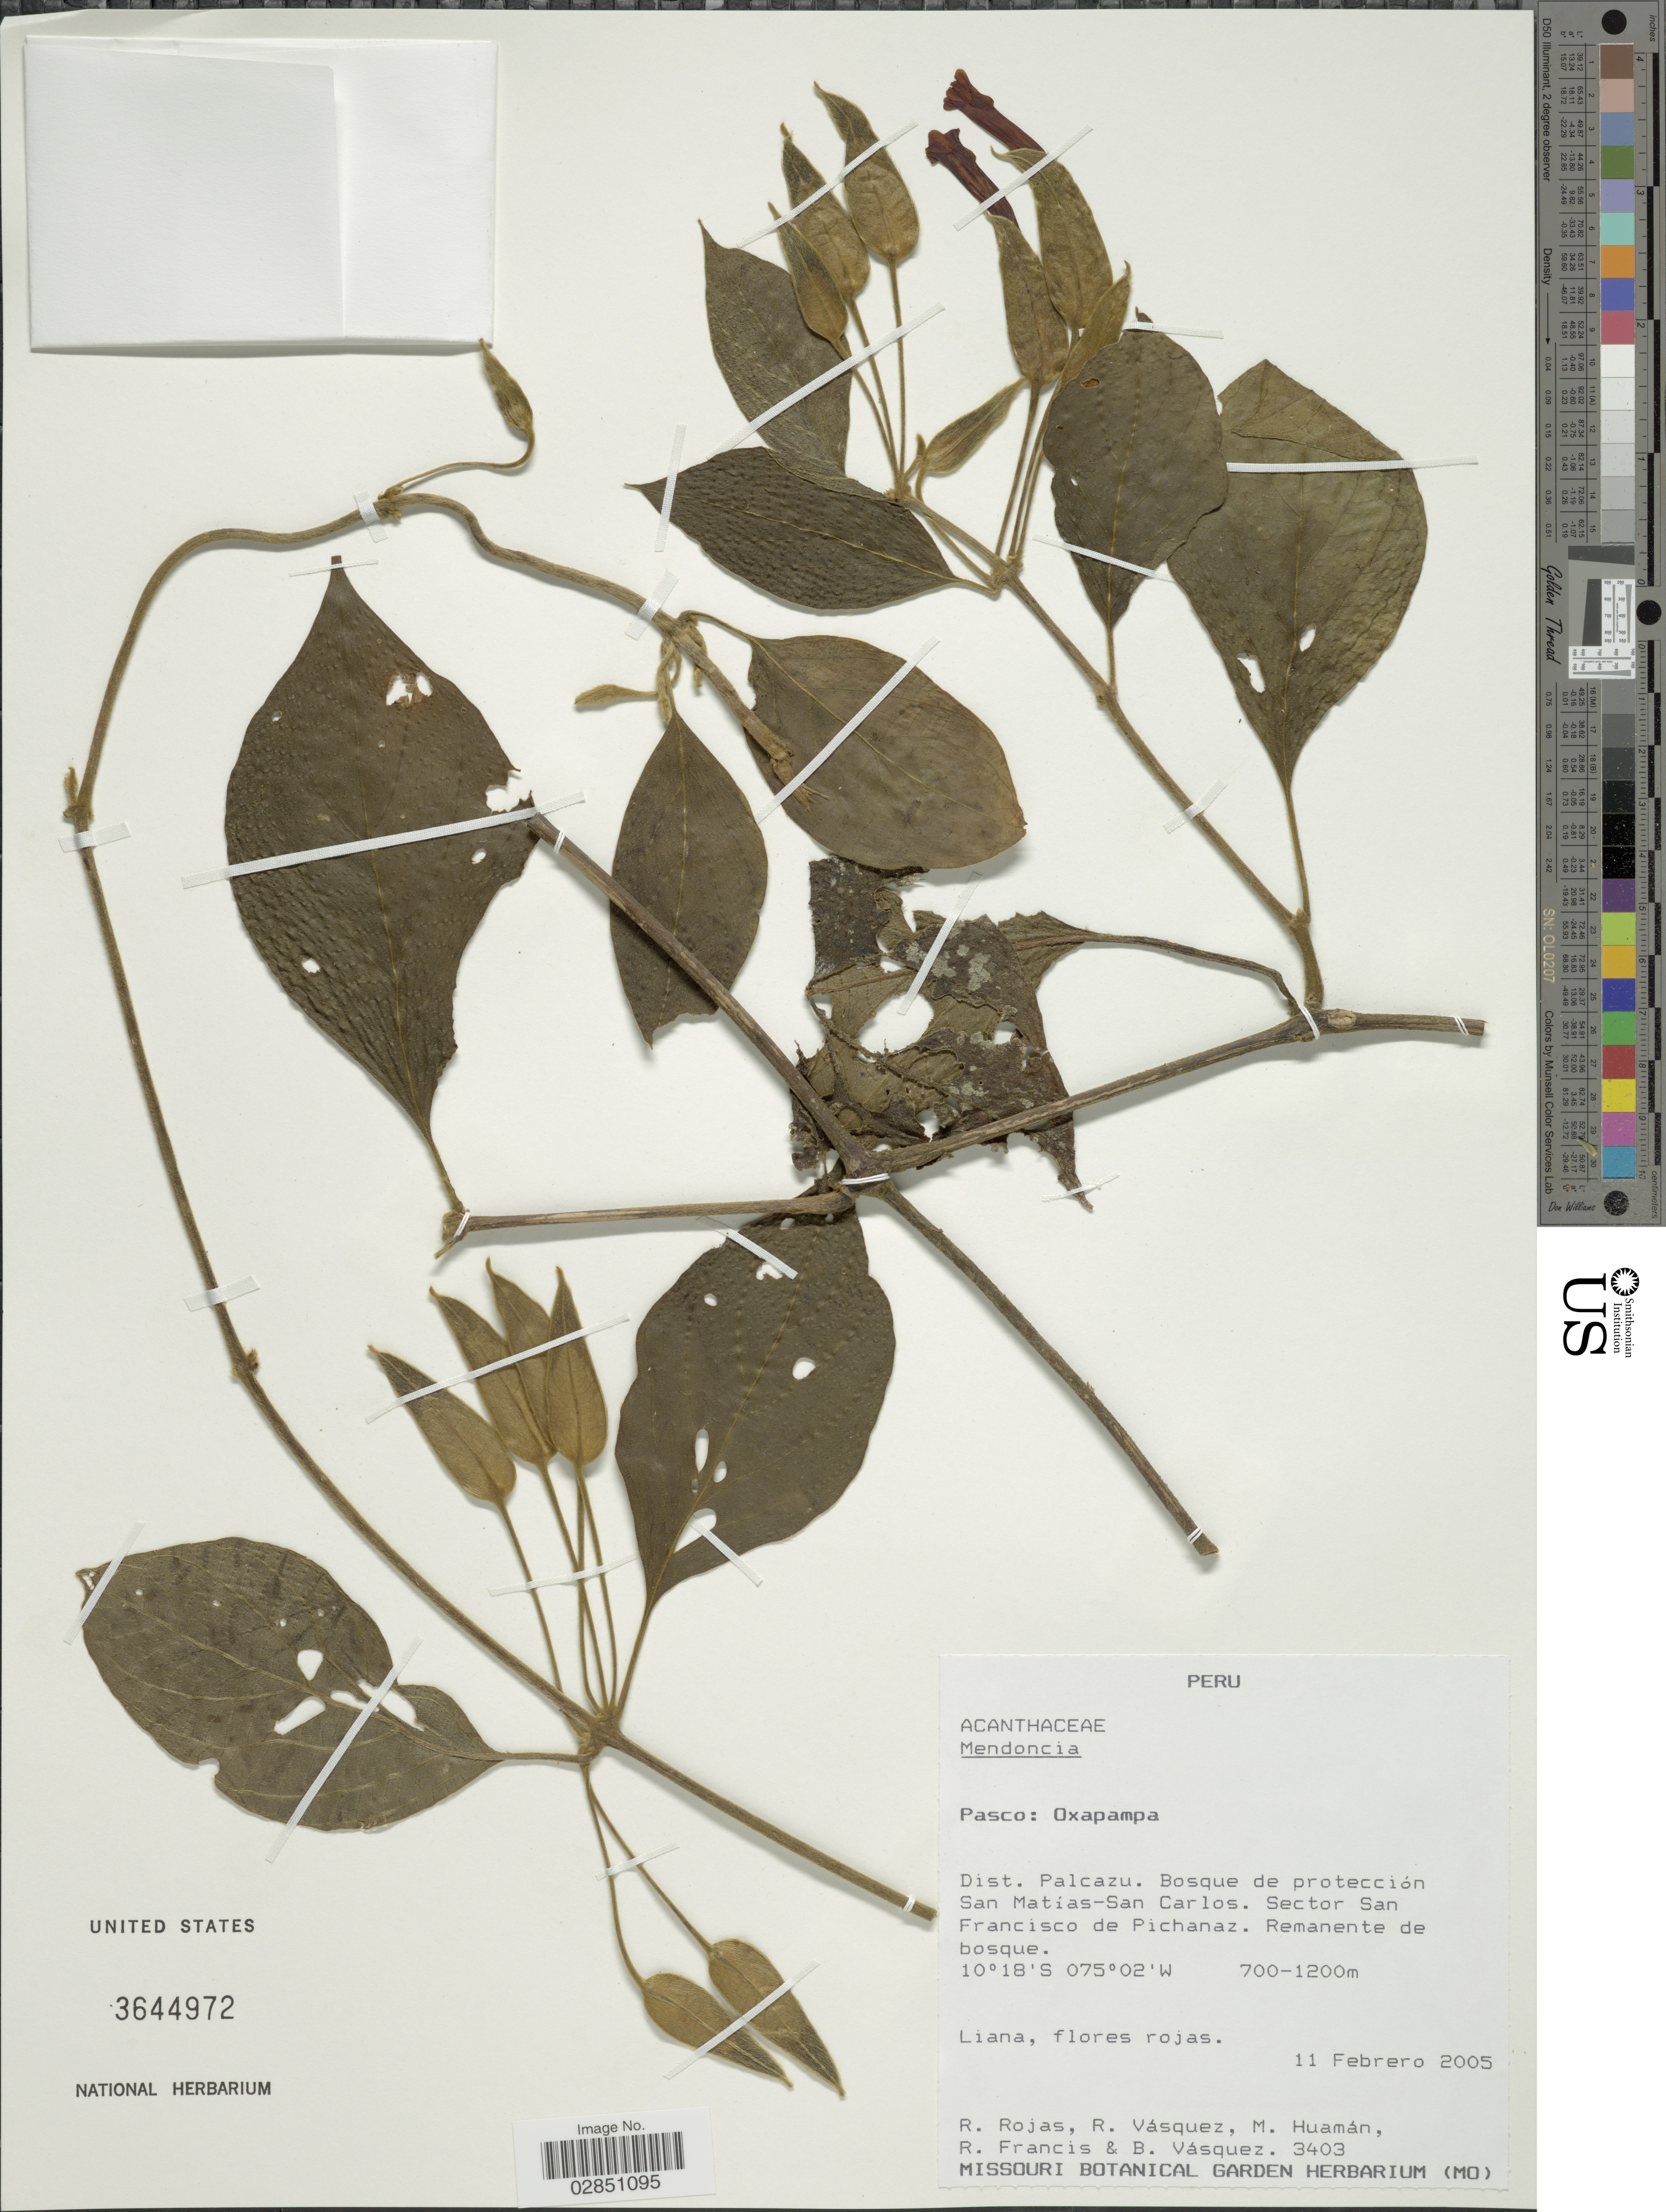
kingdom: Plantae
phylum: Tracheophyta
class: Magnoliopsida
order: Lamiales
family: Acanthaceae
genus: Mendoncia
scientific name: Mendoncia hoffmannseggiana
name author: Nees in DC.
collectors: R. Rojas, R. Vásquez, M. Huamán, R. Francis & B. Vasquez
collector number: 3403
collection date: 2005-02-11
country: Peru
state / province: Pasco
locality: Oxapampa, Dist. Palcazu, Bosque de protección San Matías-San Carlos, Sector San Francisco de Pichanaz.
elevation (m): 700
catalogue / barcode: US 3644972